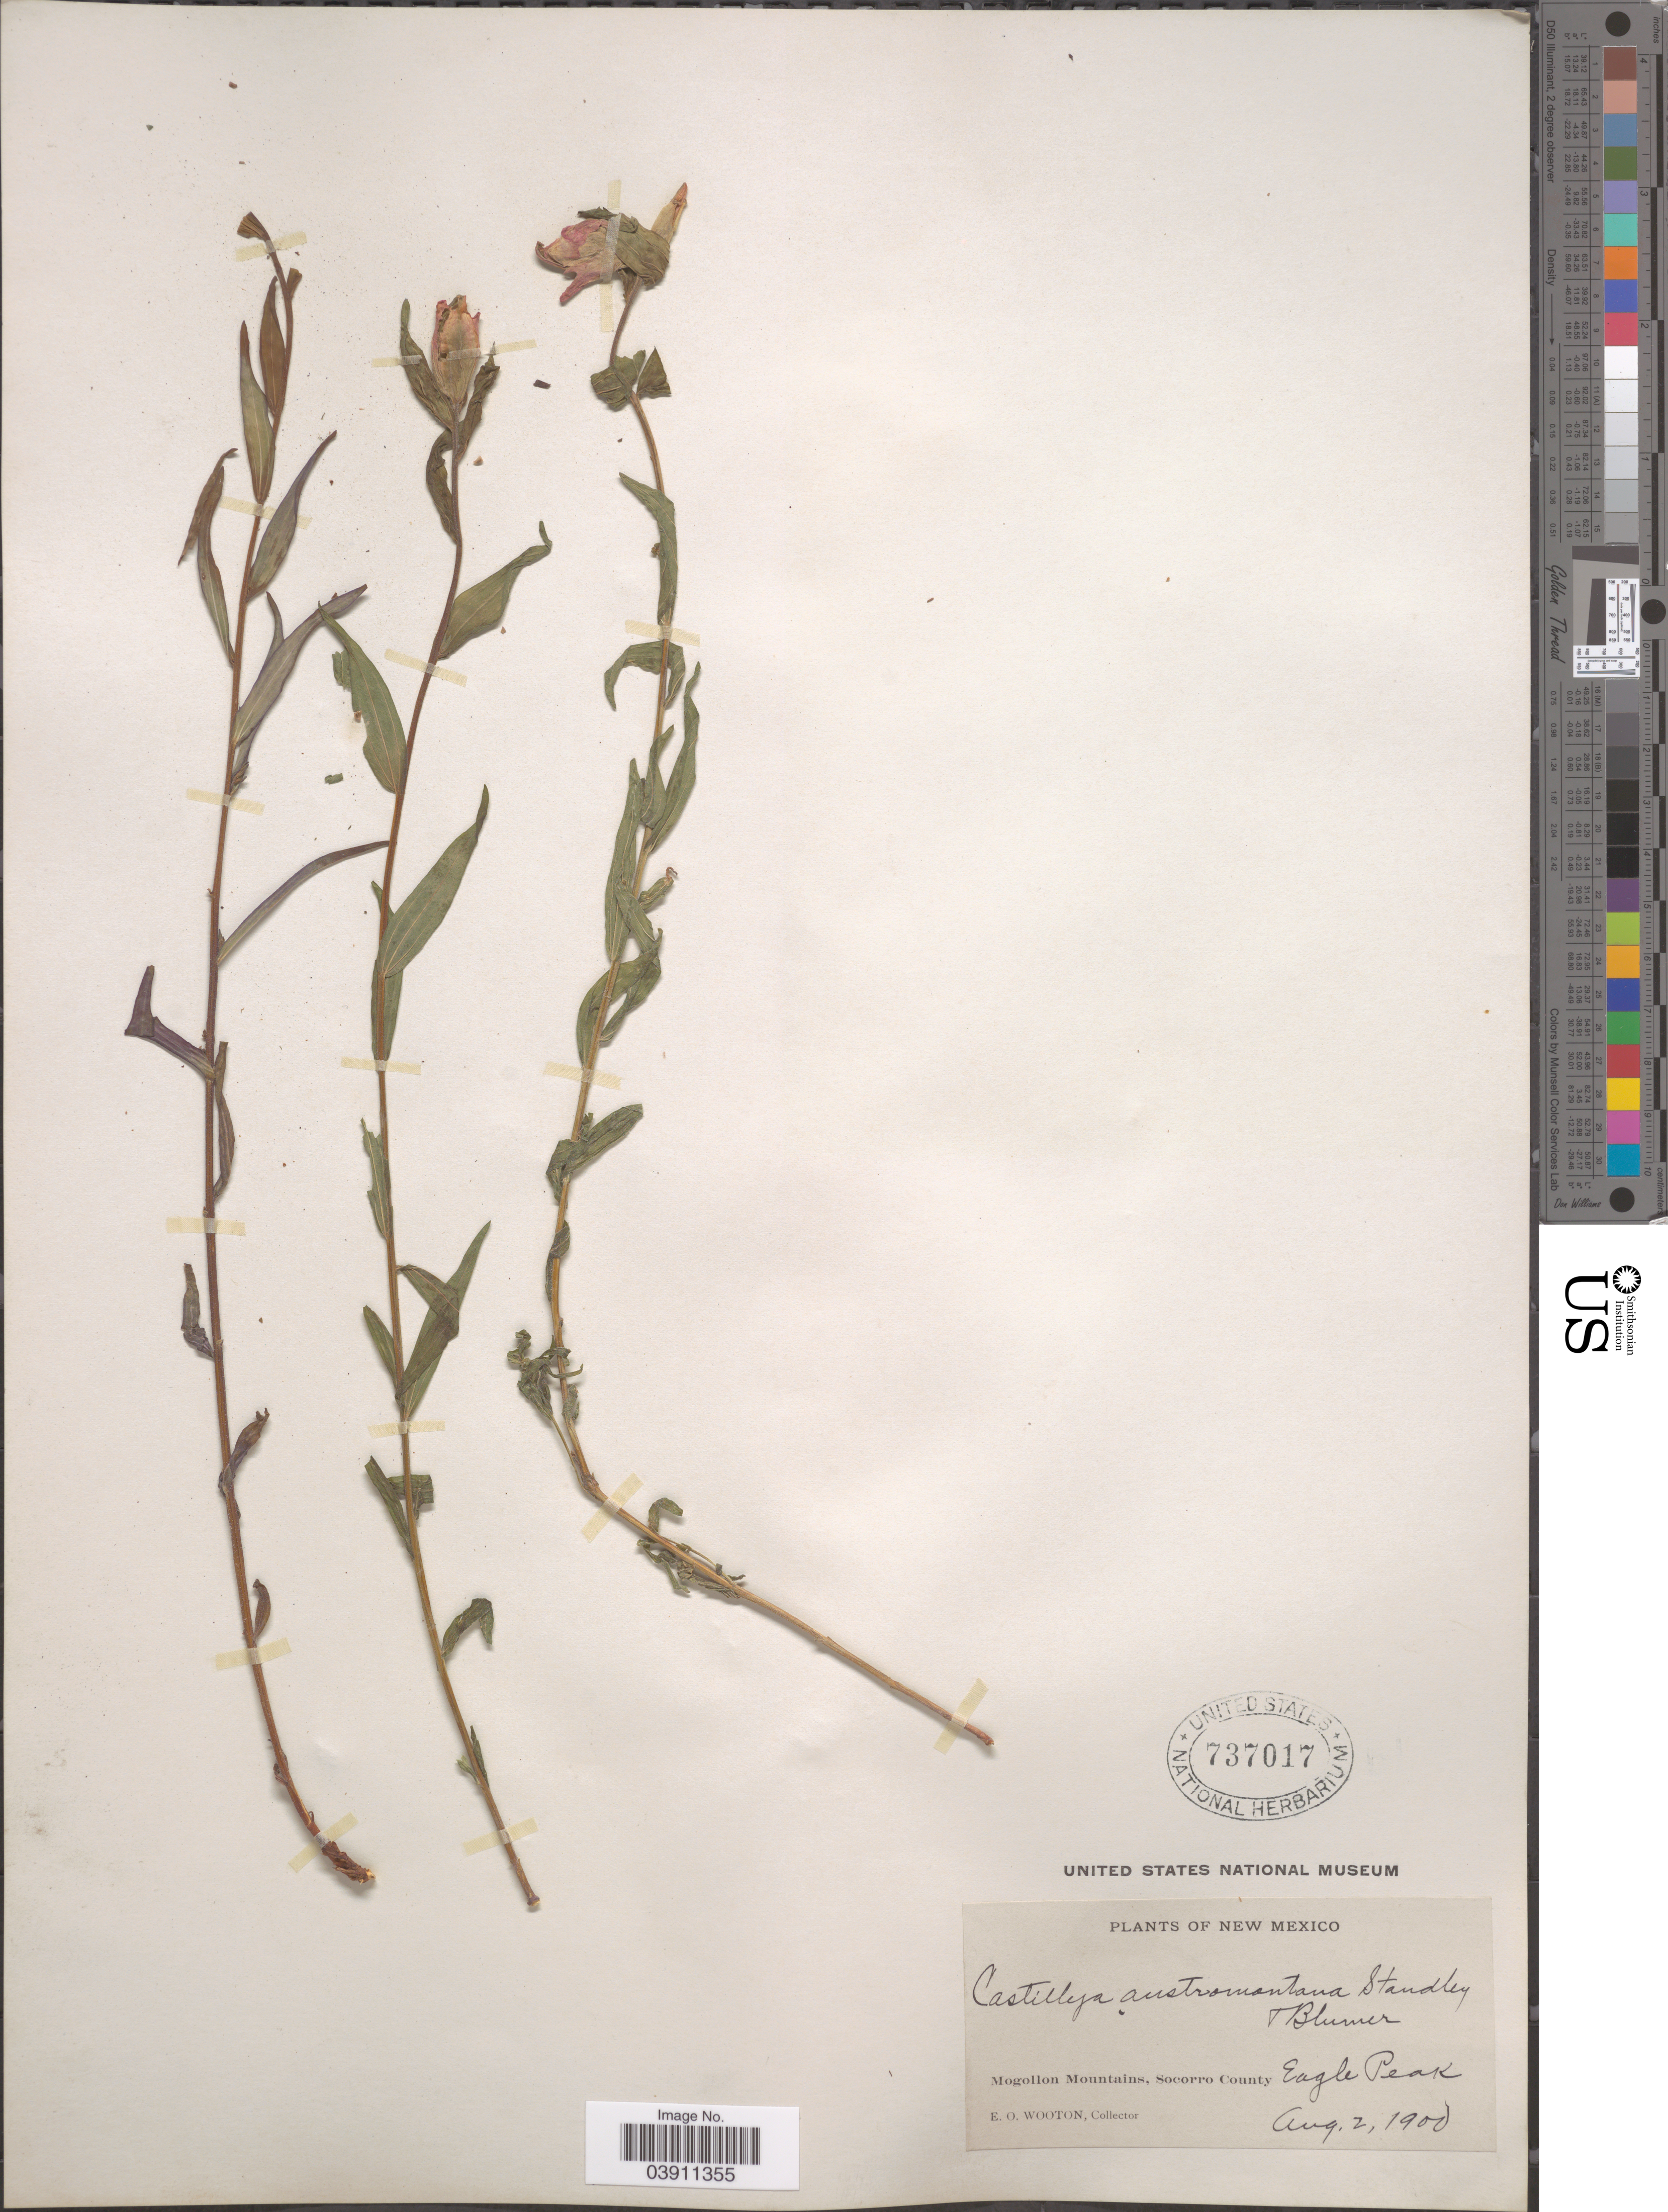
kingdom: Plantae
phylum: Tracheophyta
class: Magnoliopsida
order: Lamiales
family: Orobanchaceae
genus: Castilleja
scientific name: Castilleja austromontana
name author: Standl. & Blumer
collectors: E. O. Wooton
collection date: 1900-08-02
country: United States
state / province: New Mexico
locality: Mogollon Mountains, Socorro County. Eagle Peak.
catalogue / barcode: US 737017